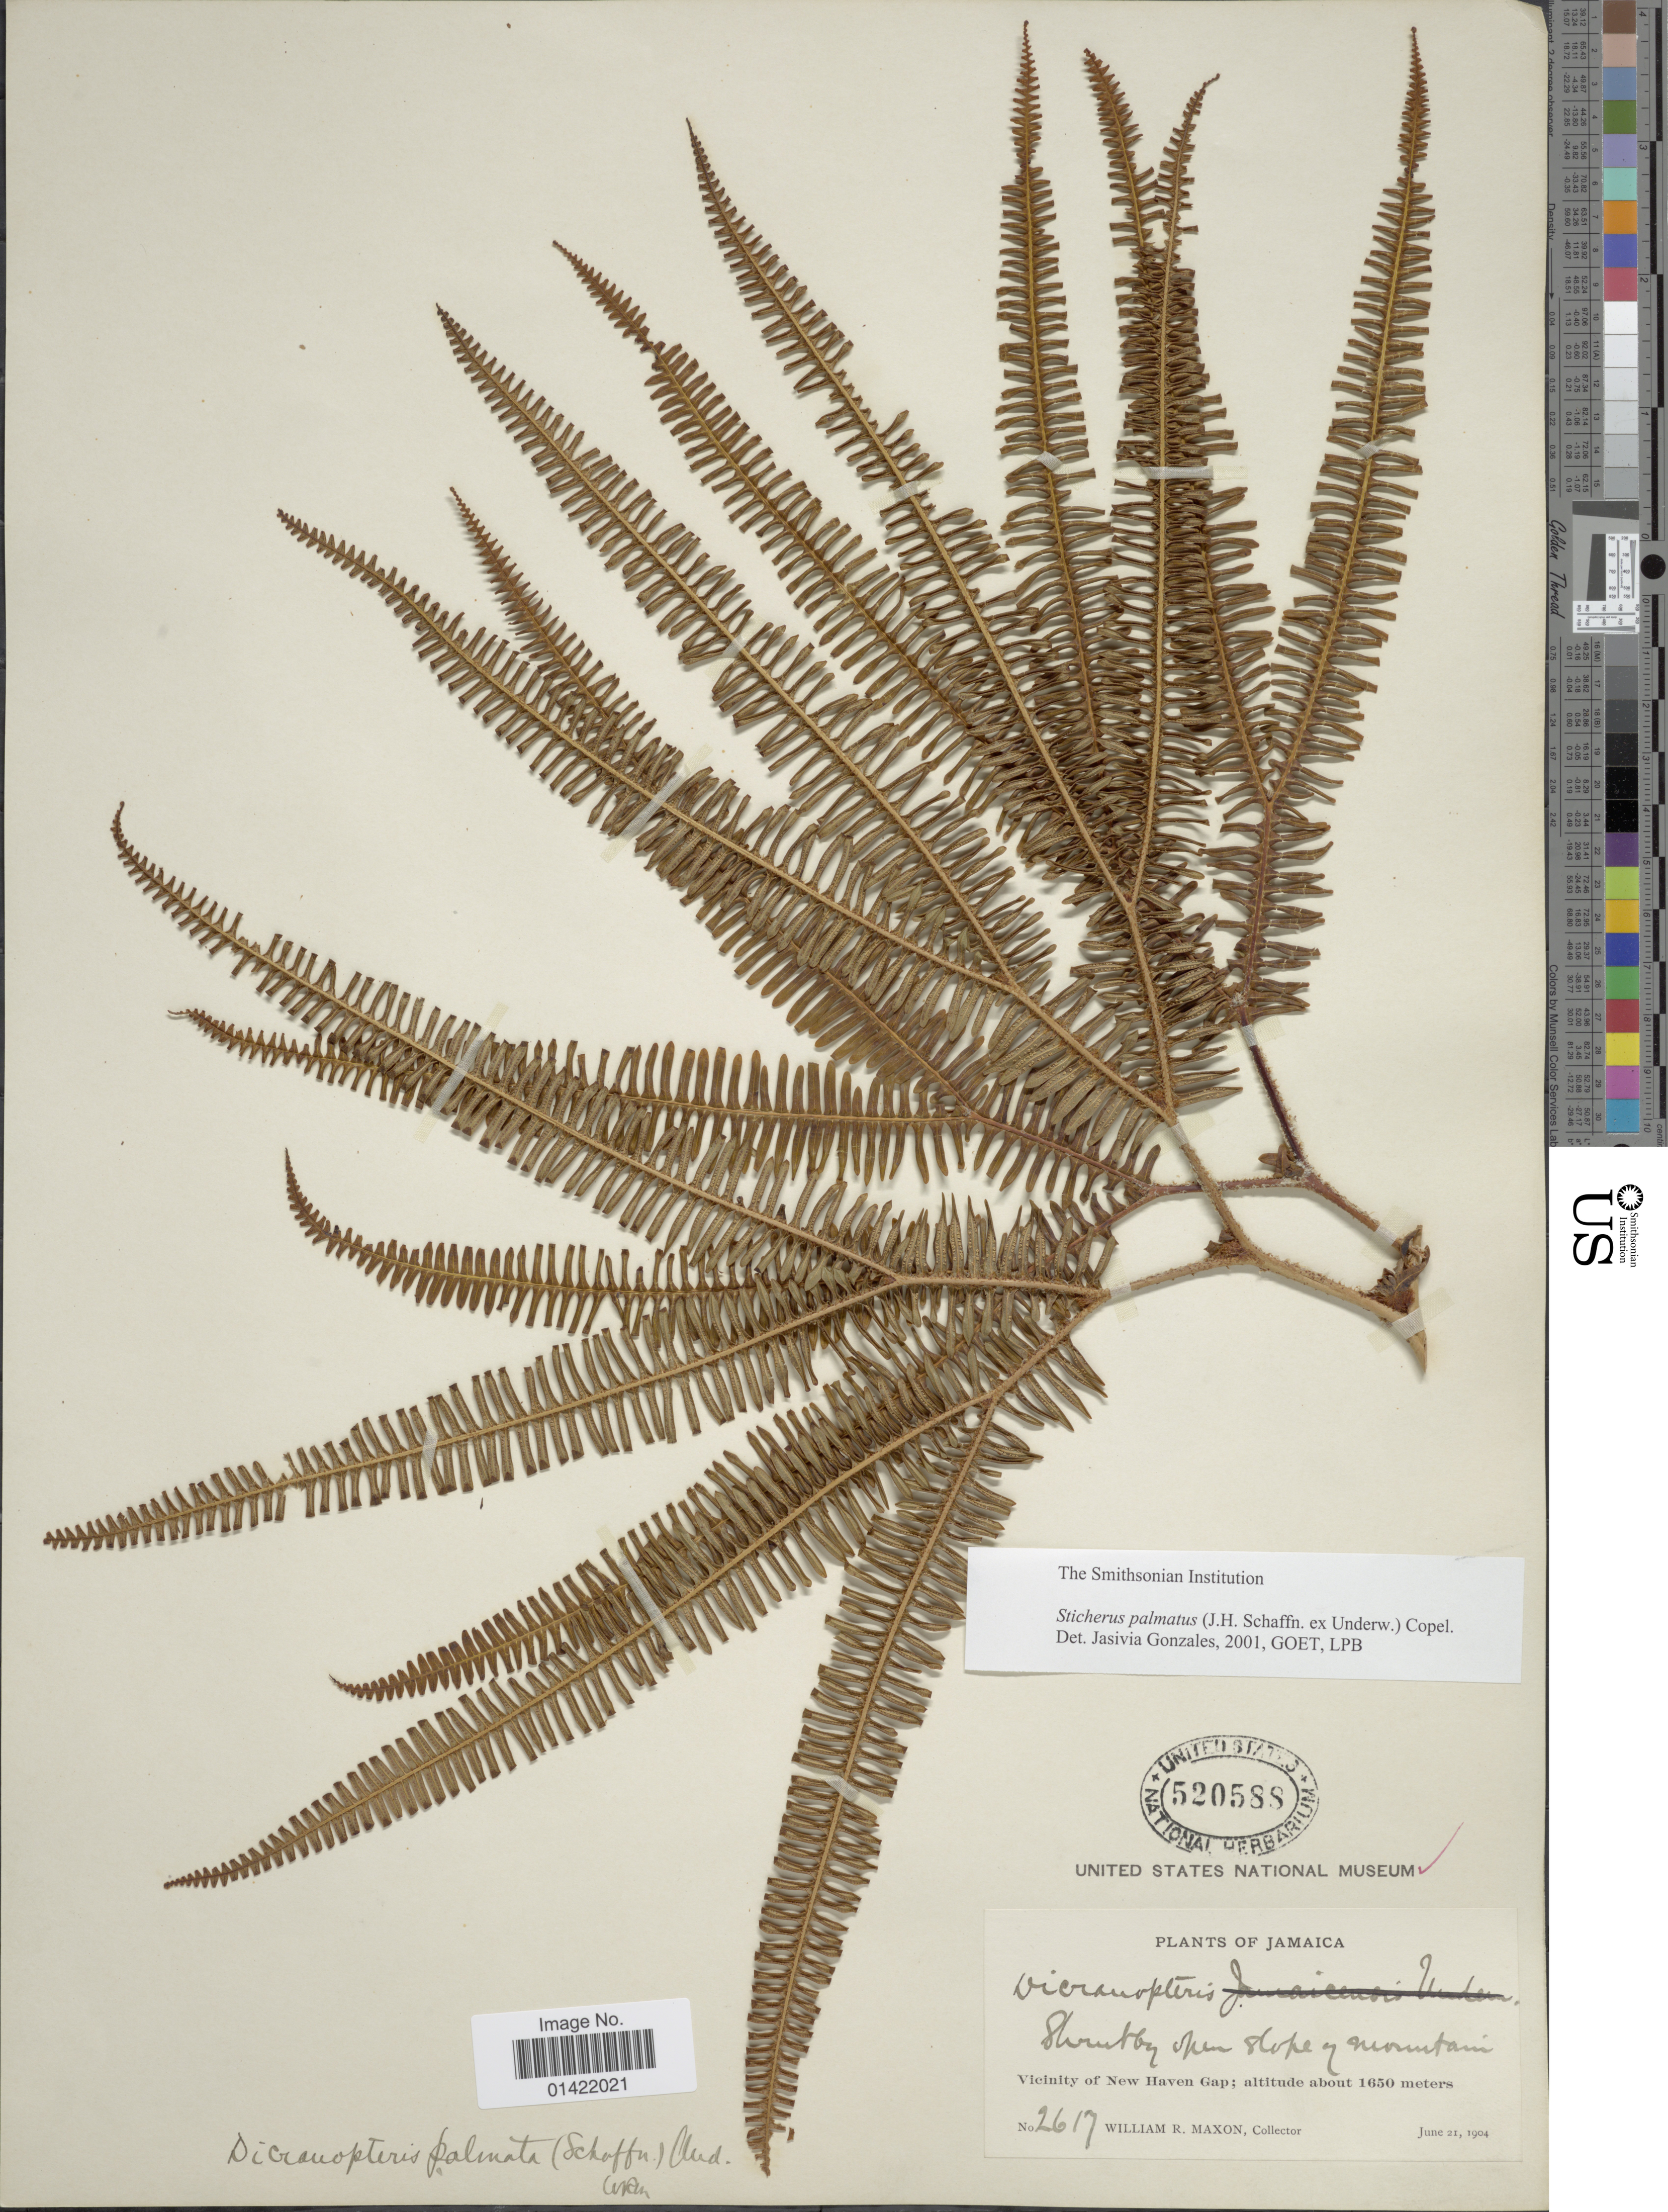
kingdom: Plantae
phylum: Tracheophyta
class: Polypodiopsida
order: Gleicheniales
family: Gleicheniaceae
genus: Sticherus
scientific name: Sticherus furcatus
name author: (L.) Ching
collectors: W. R. Maxon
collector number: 2617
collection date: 1904-06-21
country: Jamaica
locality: Vicinity of New Haven Gap. Shrubby open slope of mountain.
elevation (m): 1650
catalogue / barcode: US 520588